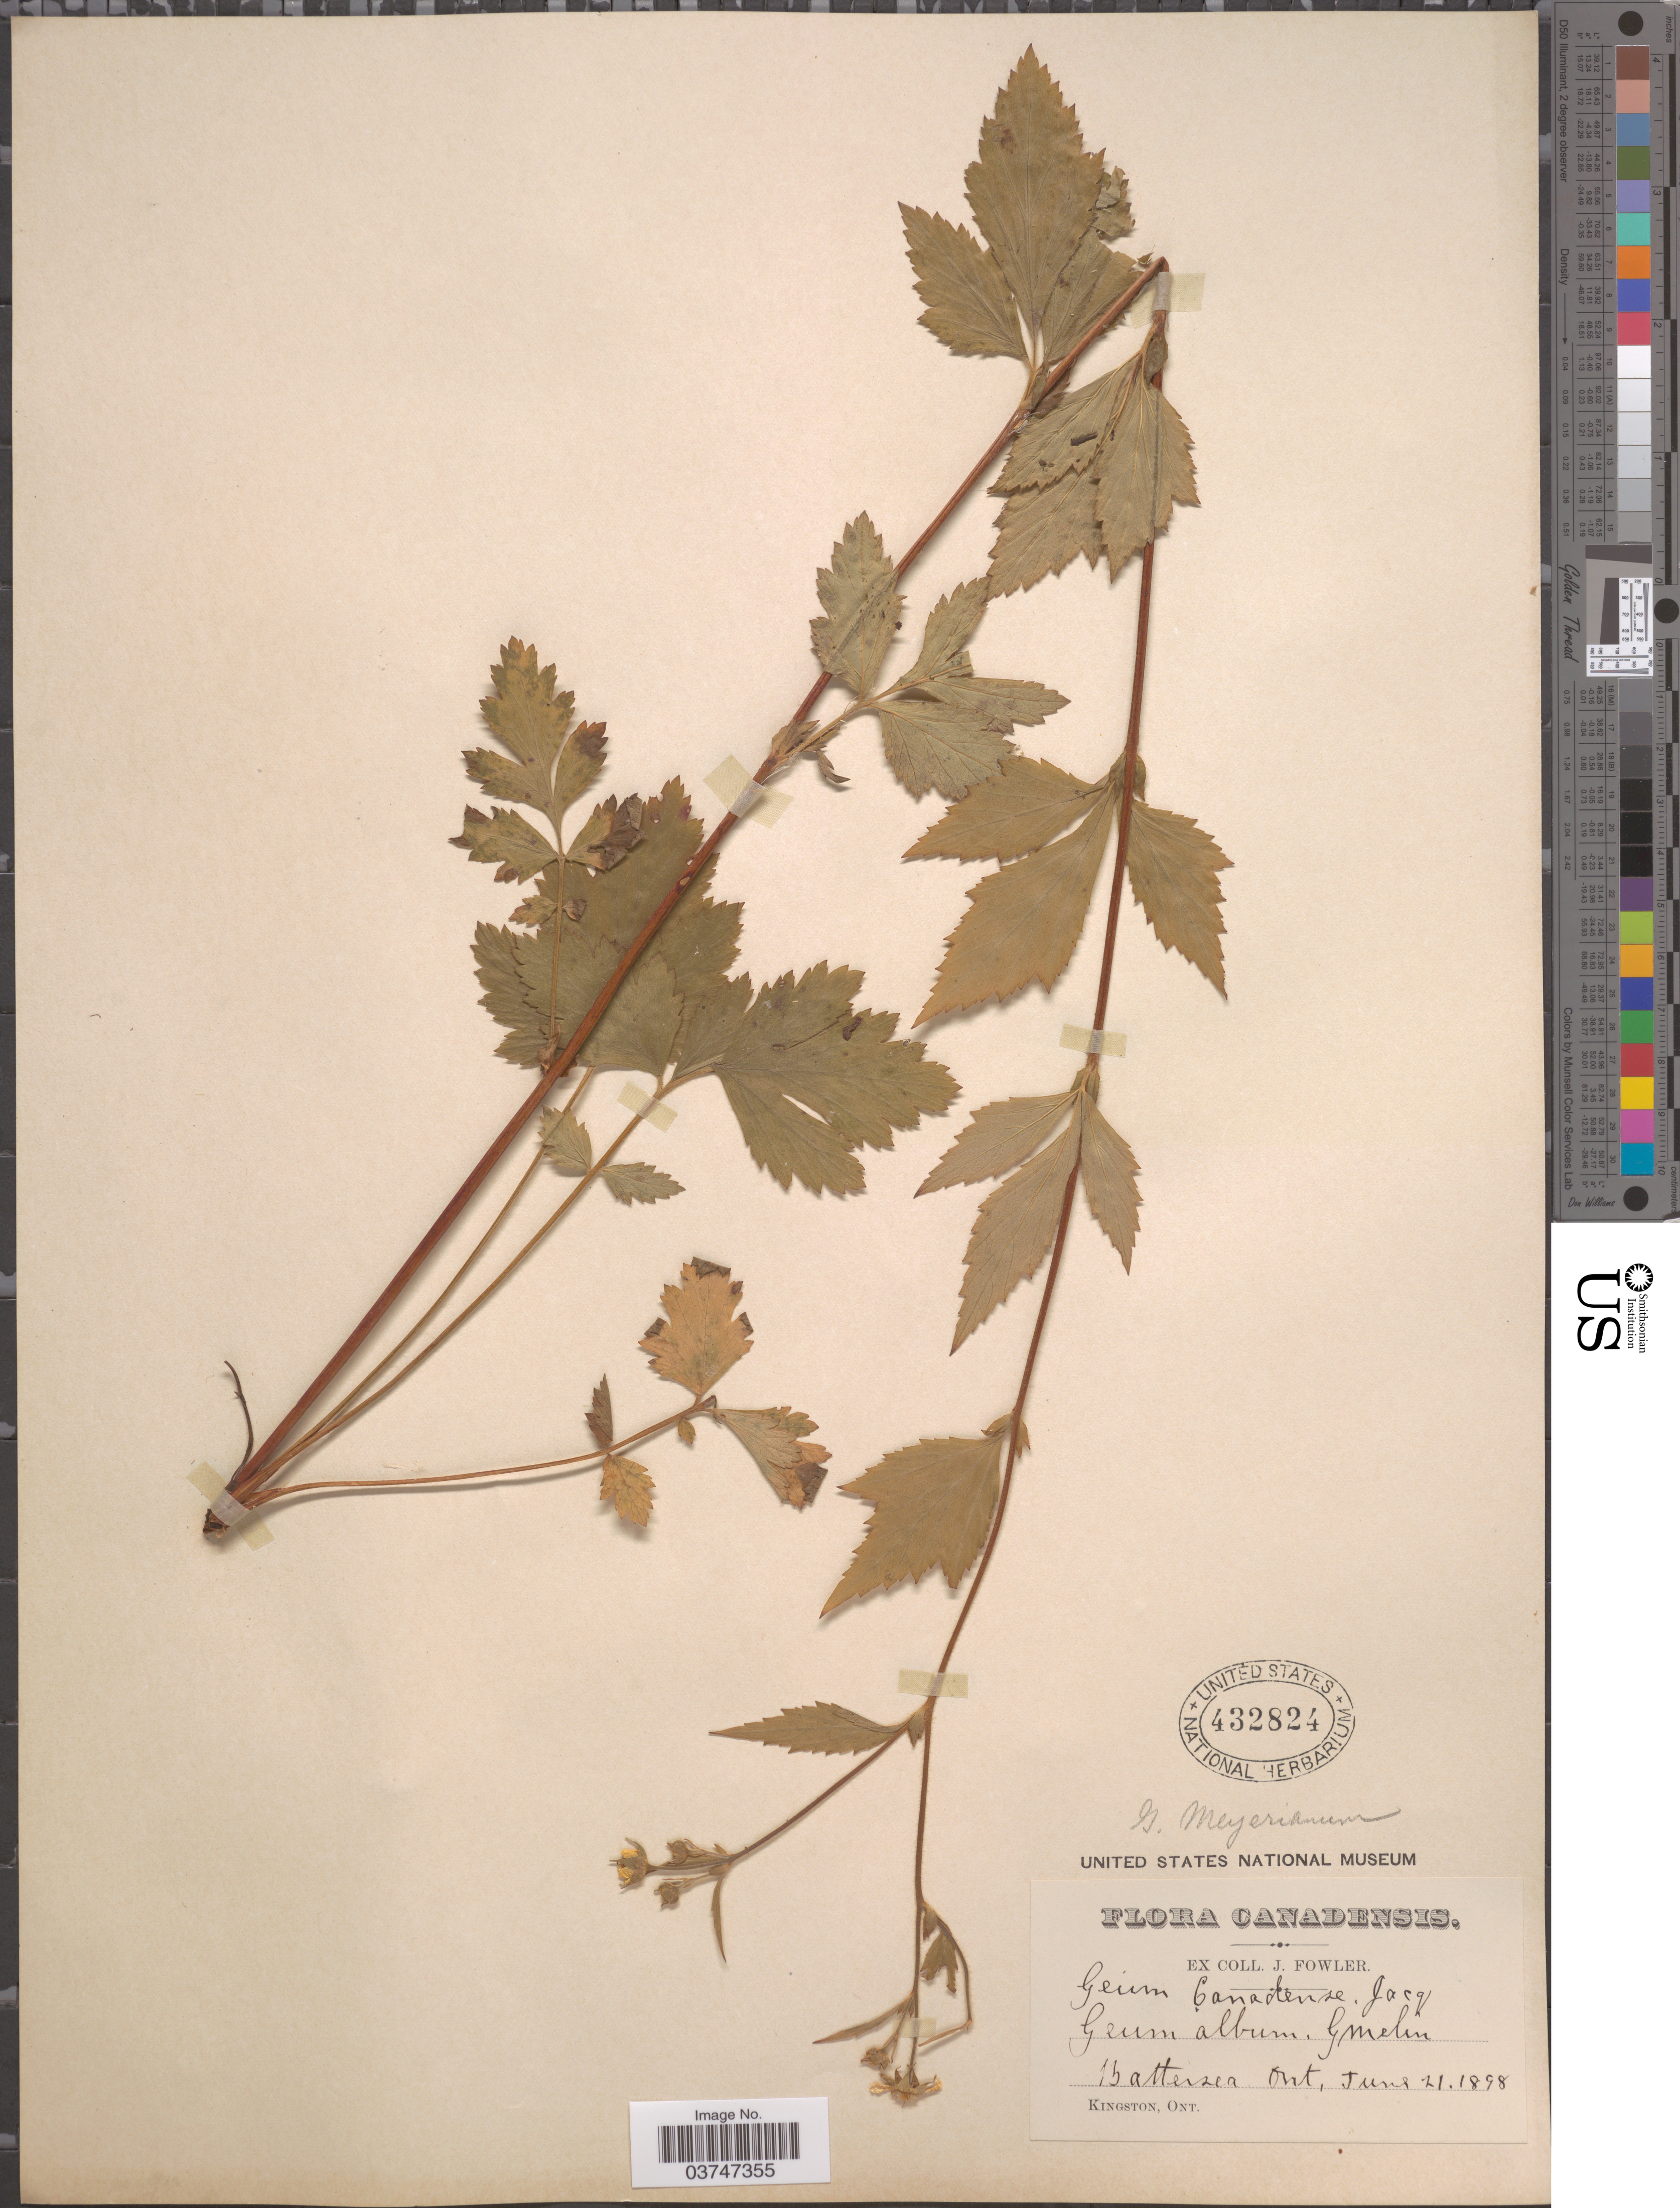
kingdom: Plantae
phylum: Tracheophyta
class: Magnoliopsida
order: Rosales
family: Rosaceae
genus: Geum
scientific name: Geum canadense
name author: Jacq.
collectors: J. Fowler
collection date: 1898-06-21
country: Canada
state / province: Ontario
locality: Battersea.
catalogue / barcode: US 432824